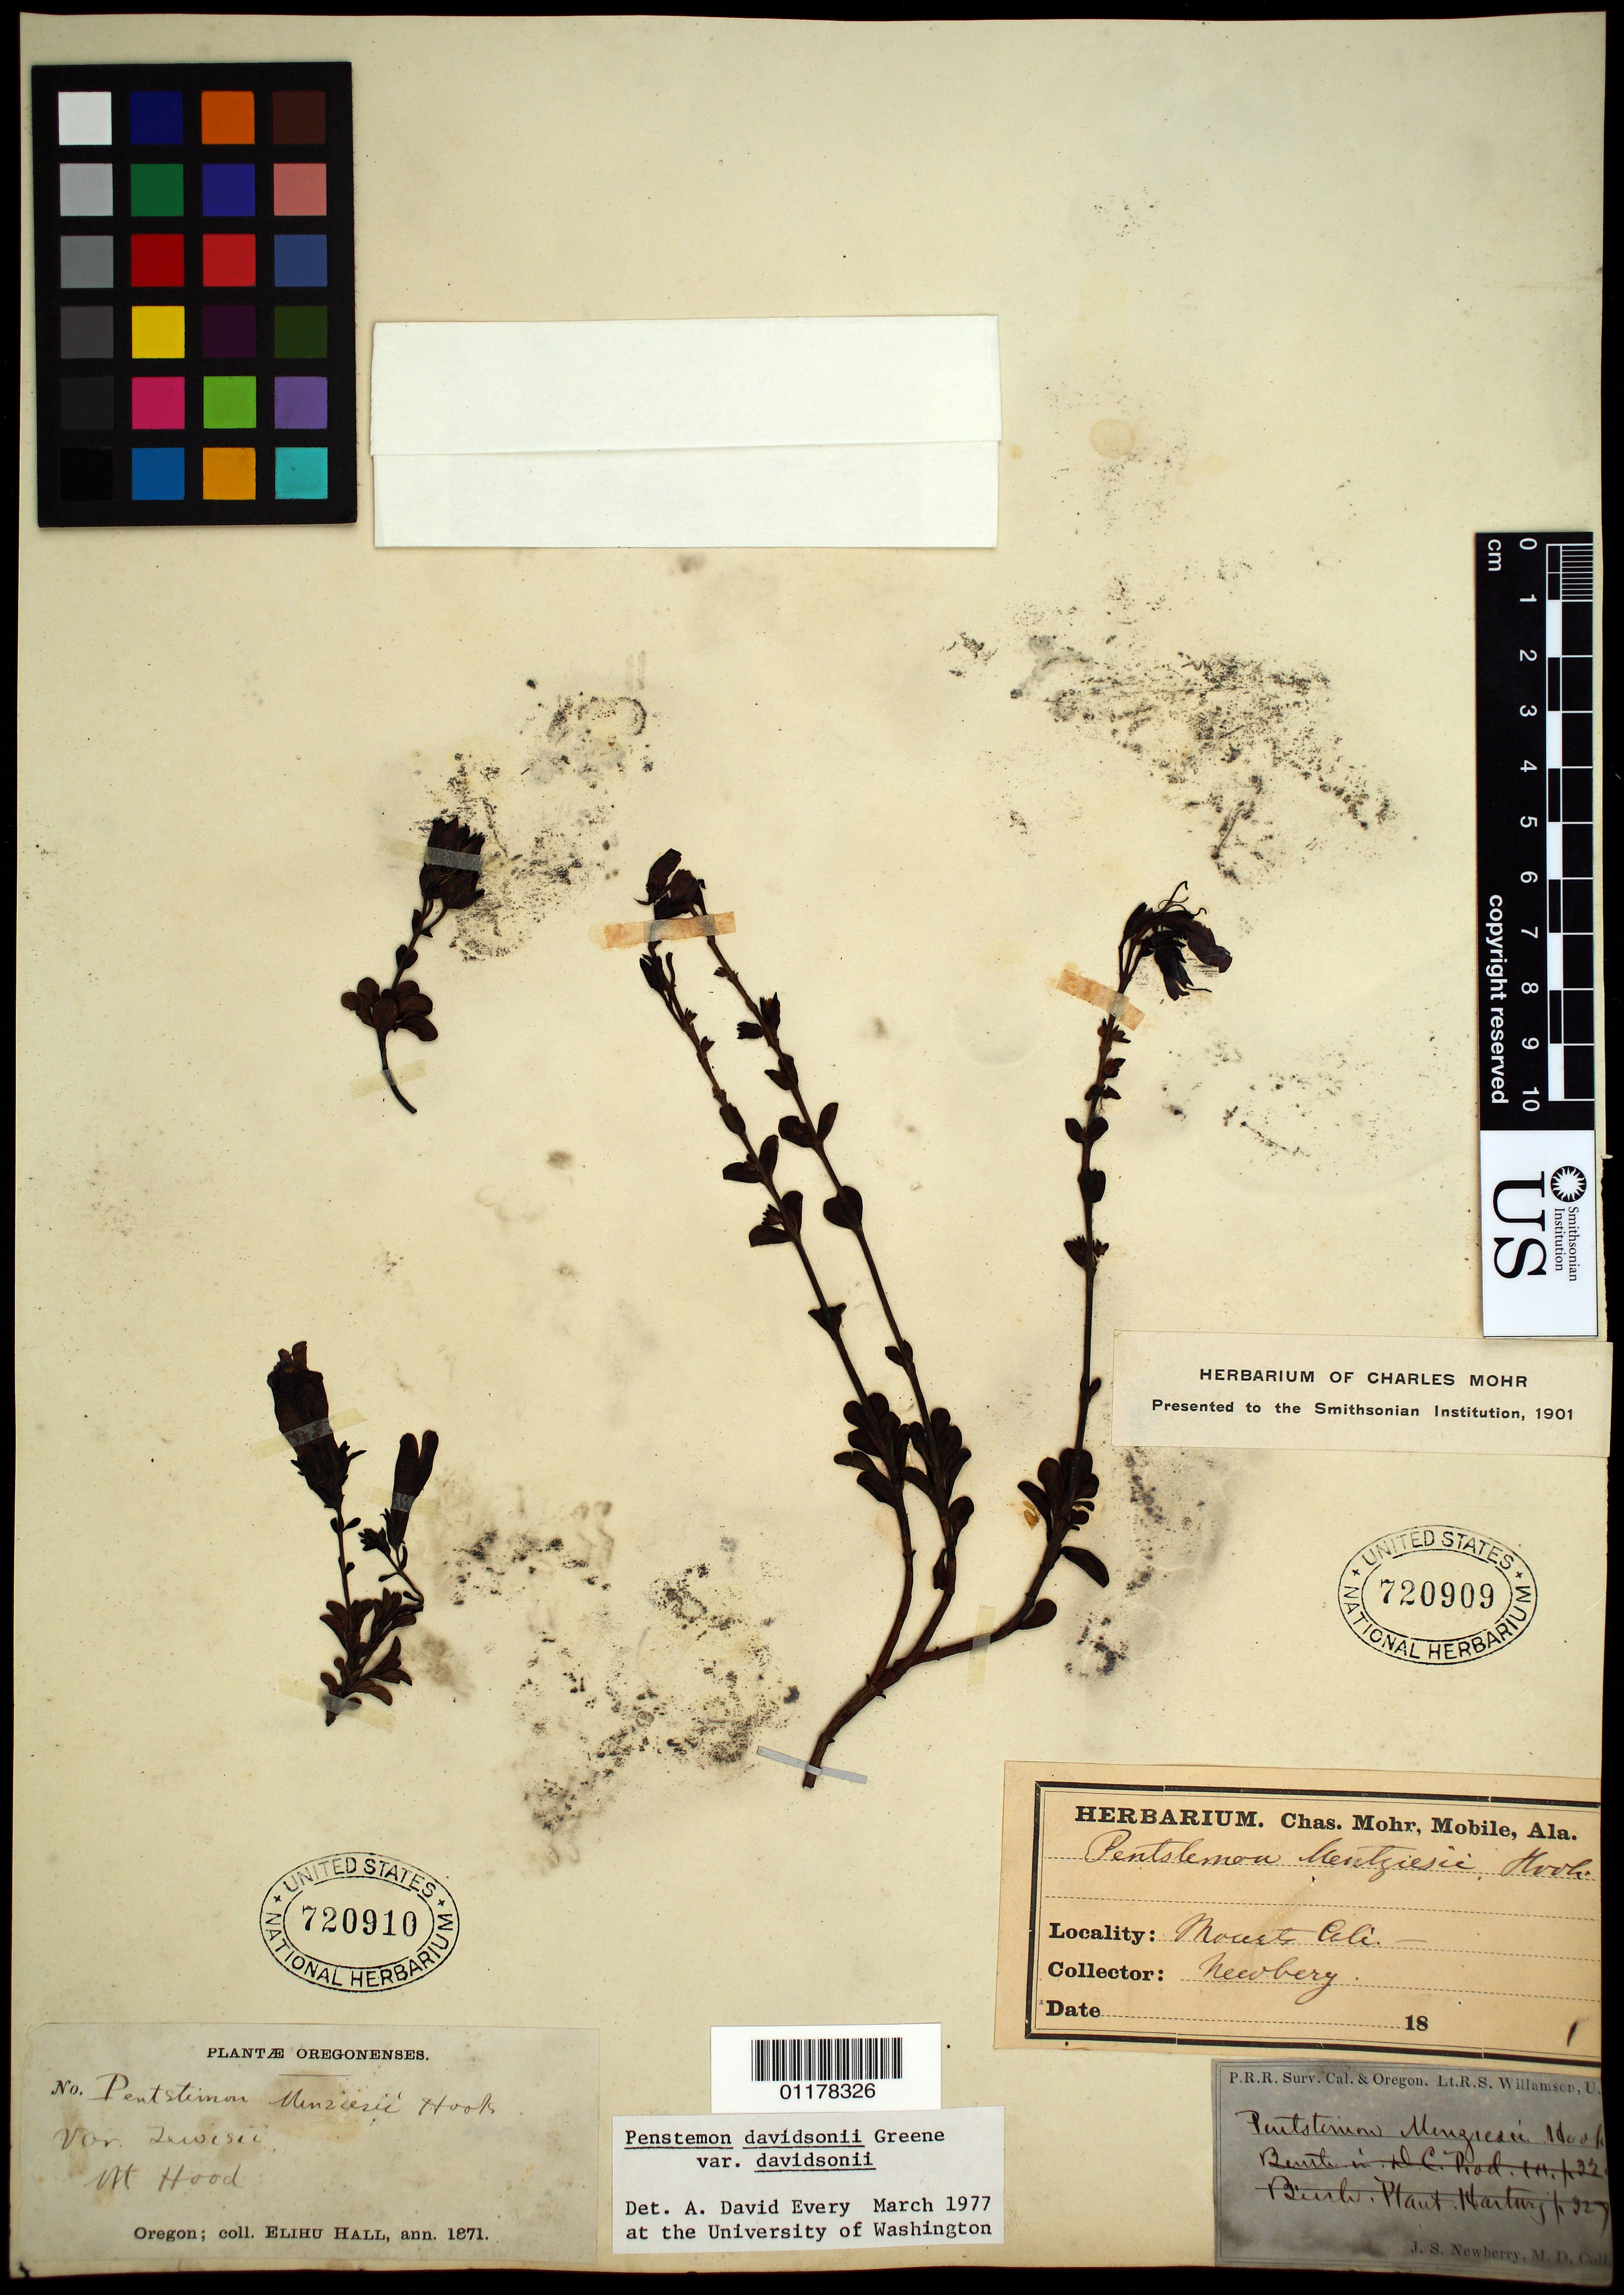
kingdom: Plantae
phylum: Tracheophyta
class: Magnoliopsida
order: Lamiales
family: Plantaginaceae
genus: Penstemon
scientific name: Penstemon davidsonii var. davidsonii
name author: Greene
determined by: Every, A. D.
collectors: E. Hall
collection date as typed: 1871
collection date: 1871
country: United States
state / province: Oregon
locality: Mt. Hood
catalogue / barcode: US 720910-2